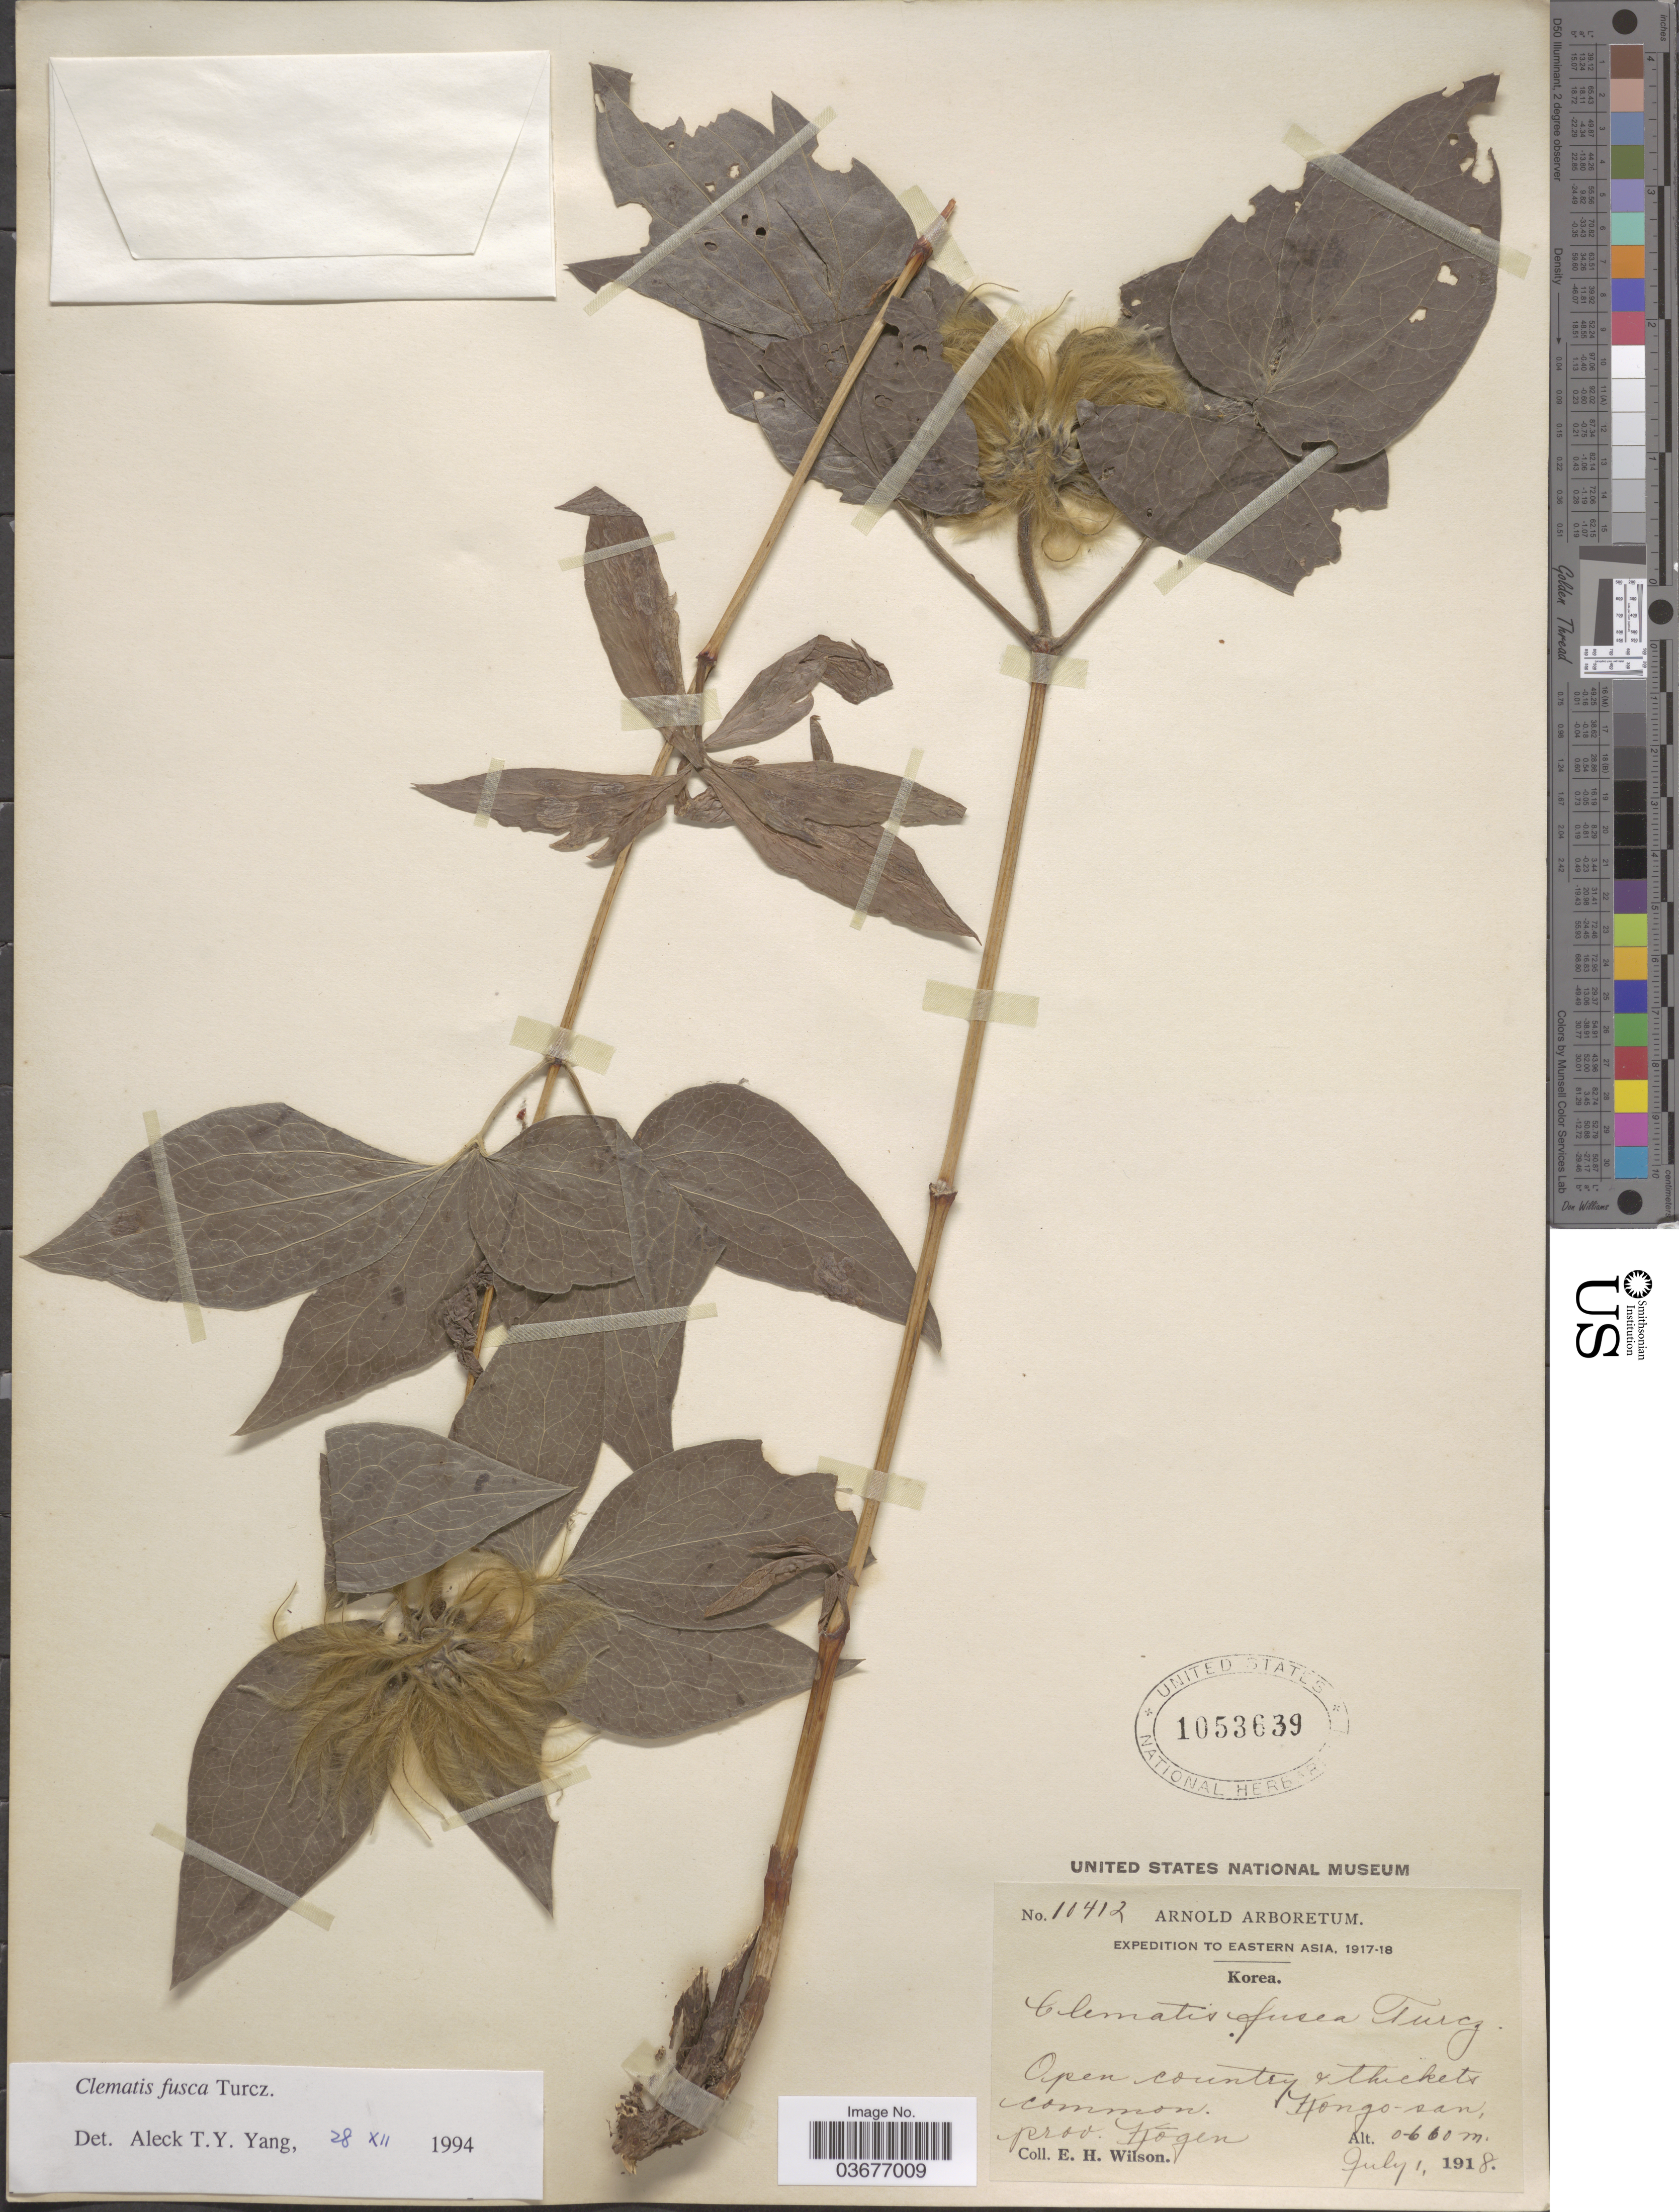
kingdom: Plantae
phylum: Tracheophyta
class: Magnoliopsida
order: Ranunculales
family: Ranunculaceae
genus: Clematis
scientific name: Clematis fusca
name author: Turcz.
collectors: E. Wilson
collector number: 10412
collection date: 1918-07-01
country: North Korea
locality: Eastern Asia. Kongo-san, prov. Kōgen.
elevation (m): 0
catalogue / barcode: US 1053639